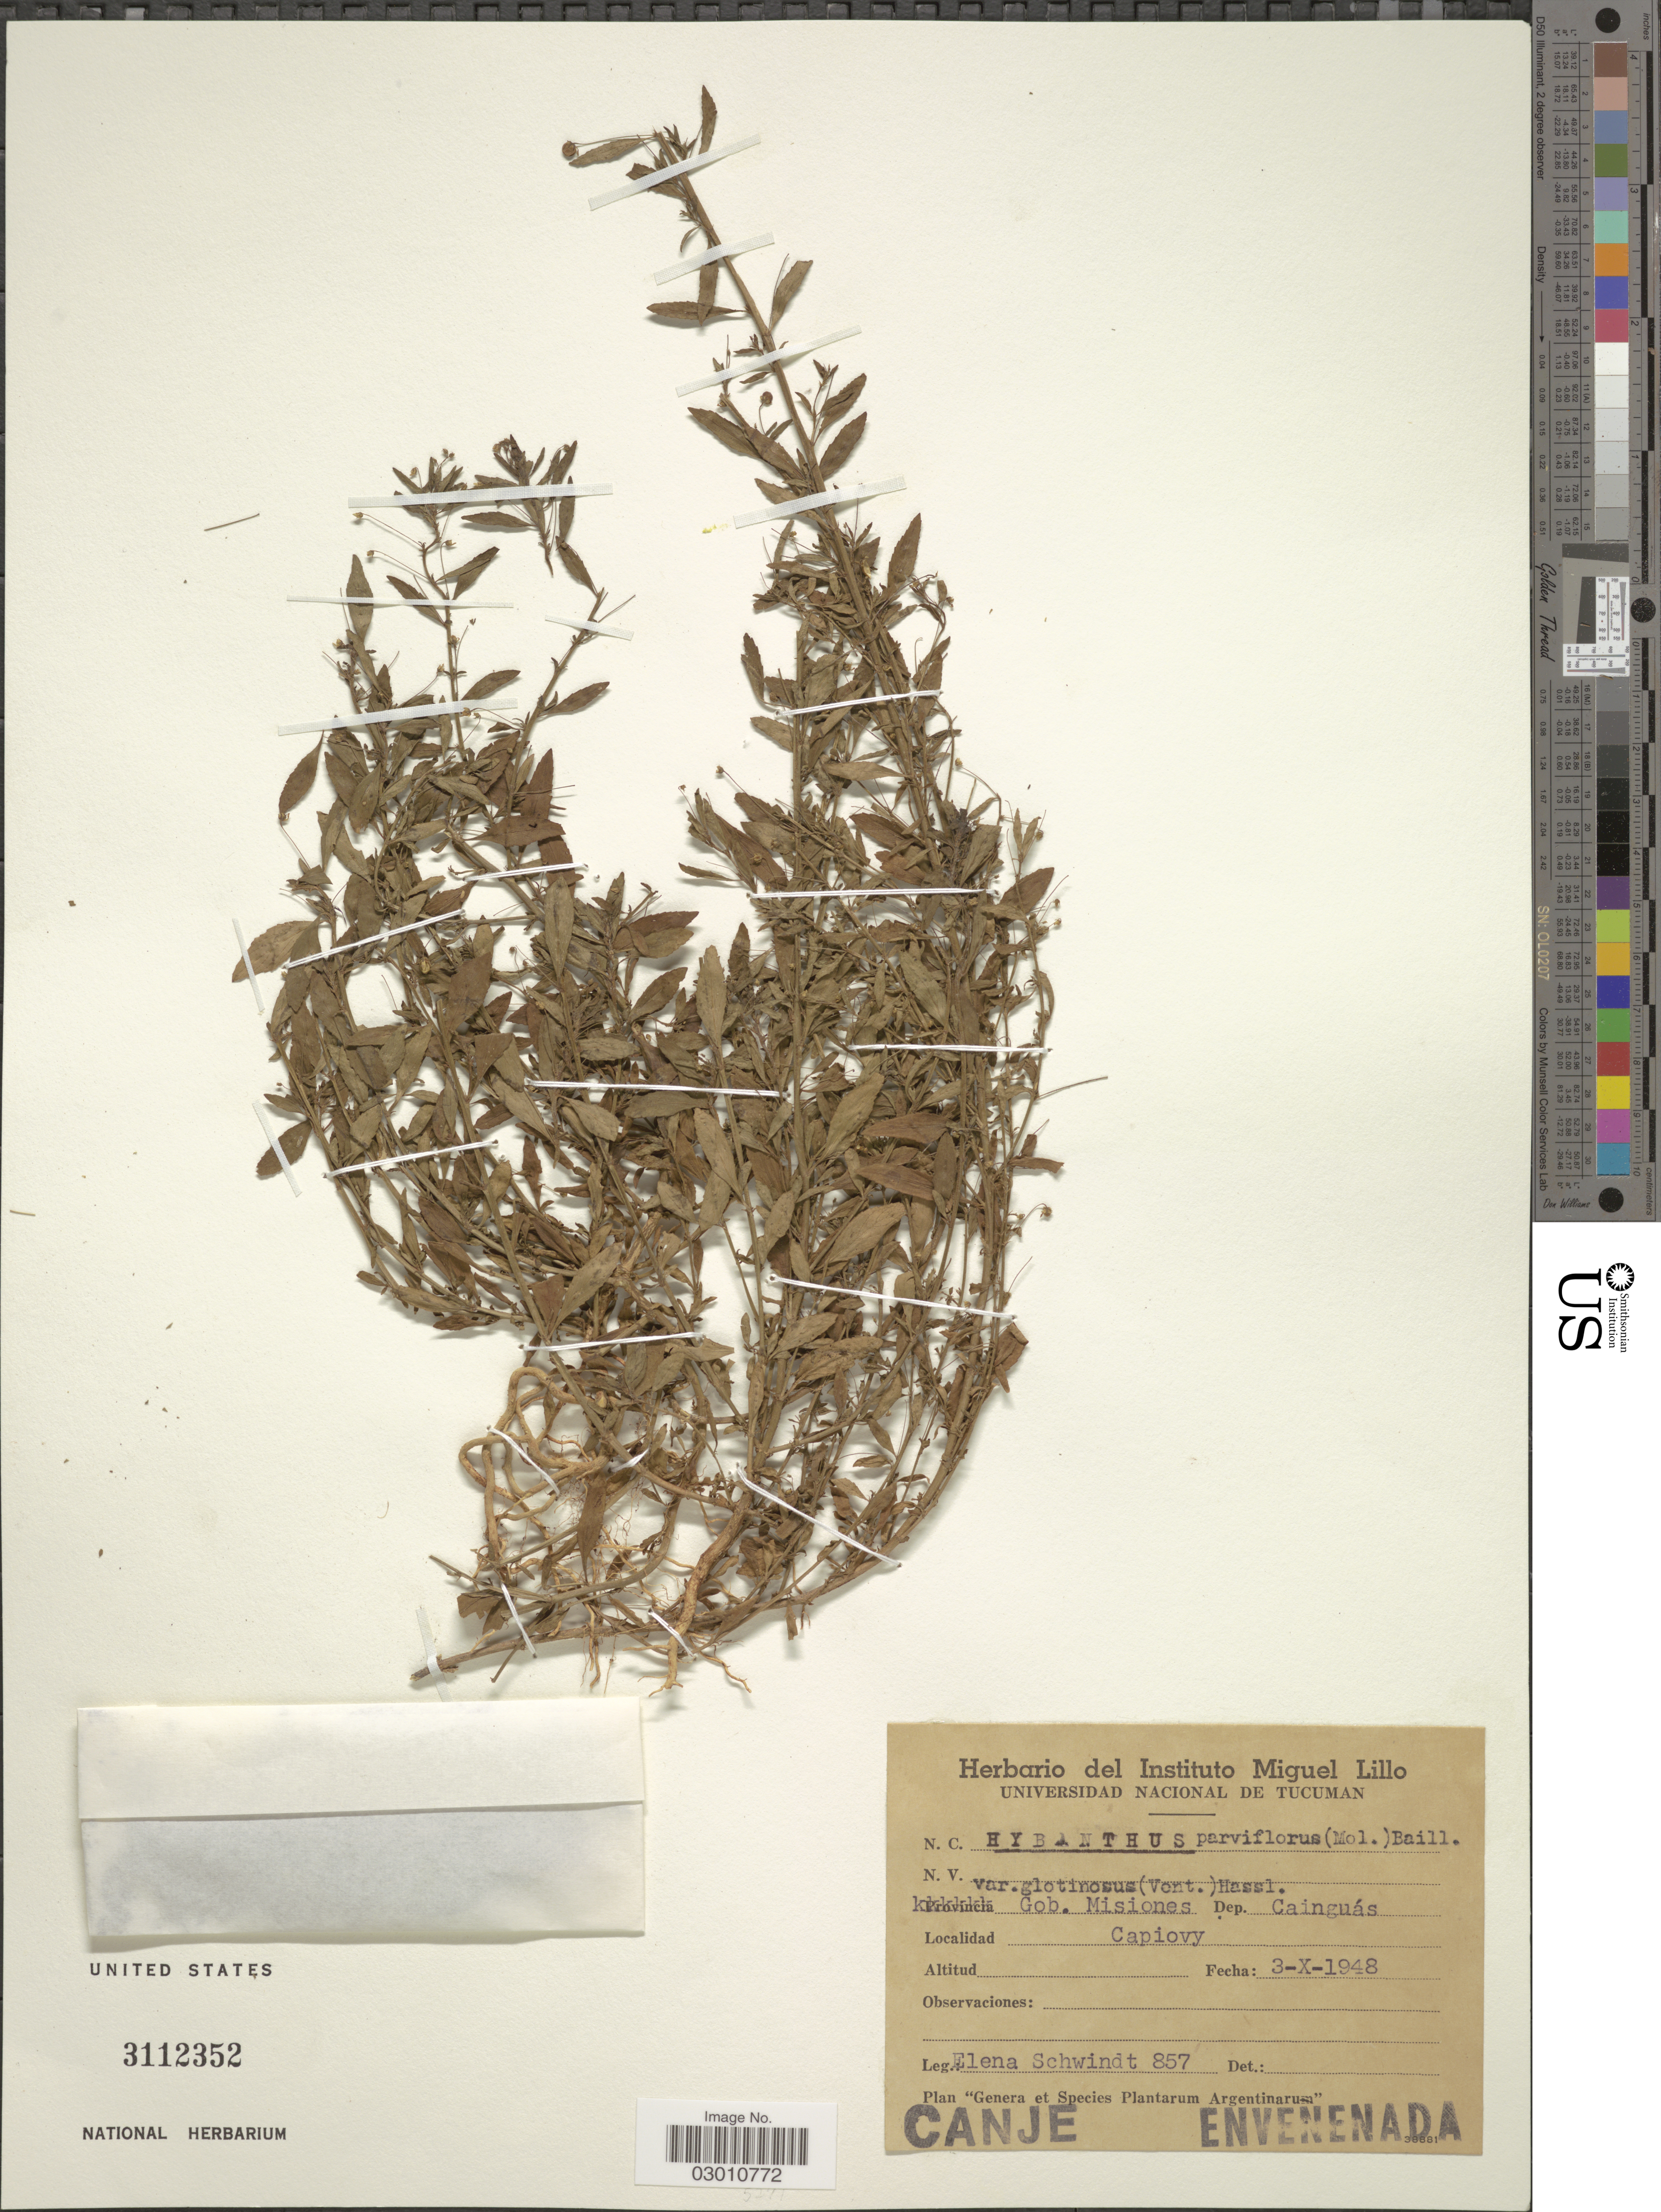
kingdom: Plantae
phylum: Tracheophyta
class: Magnoliopsida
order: Malpighiales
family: Violaceae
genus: Pombalia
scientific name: Pombalia parviflora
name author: (L. f.) Paula-Souza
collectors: E. Schwindt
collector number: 857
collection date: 1948-10-03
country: Argentina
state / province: Misiones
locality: Gob. Misiones Dep. Cainguás. Capiovy.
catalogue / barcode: US 3112352